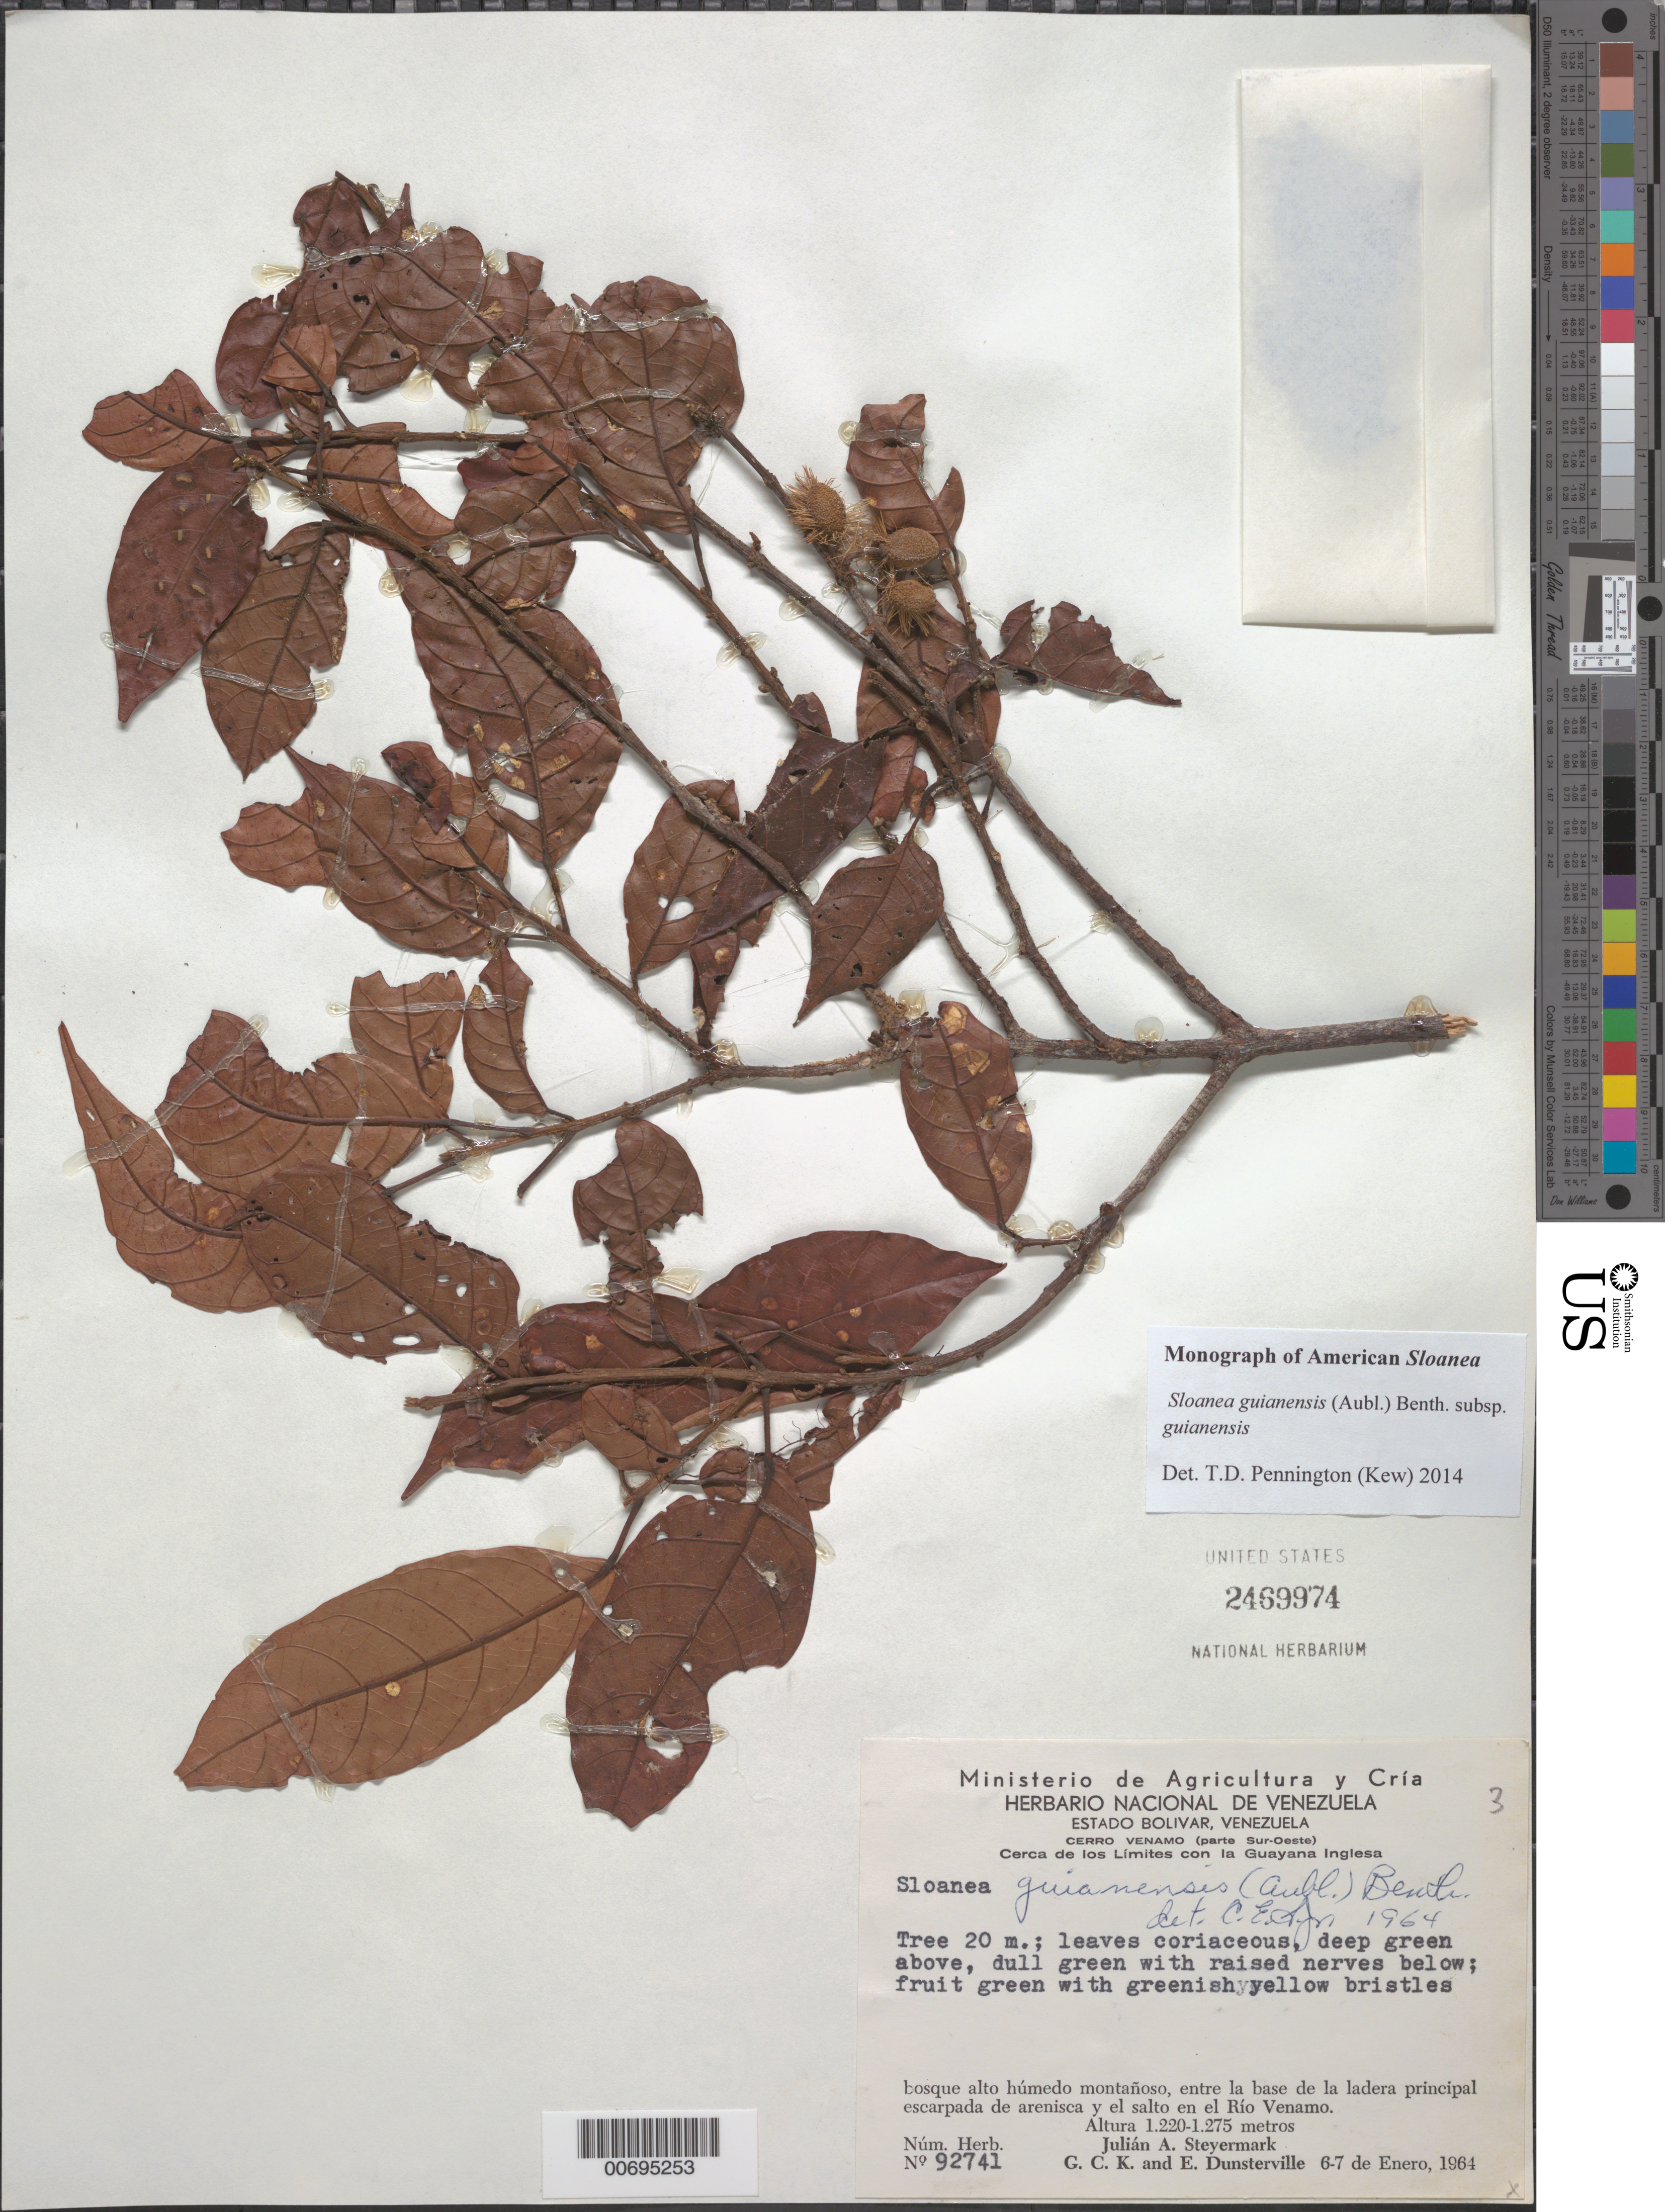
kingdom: Plantae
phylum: Tracheophyta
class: Magnoliopsida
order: Oxalidales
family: Elaeocarpaceae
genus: Sloanea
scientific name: Sloanea guianensis subsp. guianensis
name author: (Aubl.) Benth.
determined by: Pennington, T. D., (K)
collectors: J. Steyermark, G. C. K. Dunsterville & E. Dunsterville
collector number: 92741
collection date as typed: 6-Jan-64 to 7-Jan-64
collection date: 1964-01-06/1964-01-07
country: Venezuela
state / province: Bolívar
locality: Cerro Venamo, Río Venamo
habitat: Bosque alto humedo montanoso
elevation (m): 1220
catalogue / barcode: US 2469974